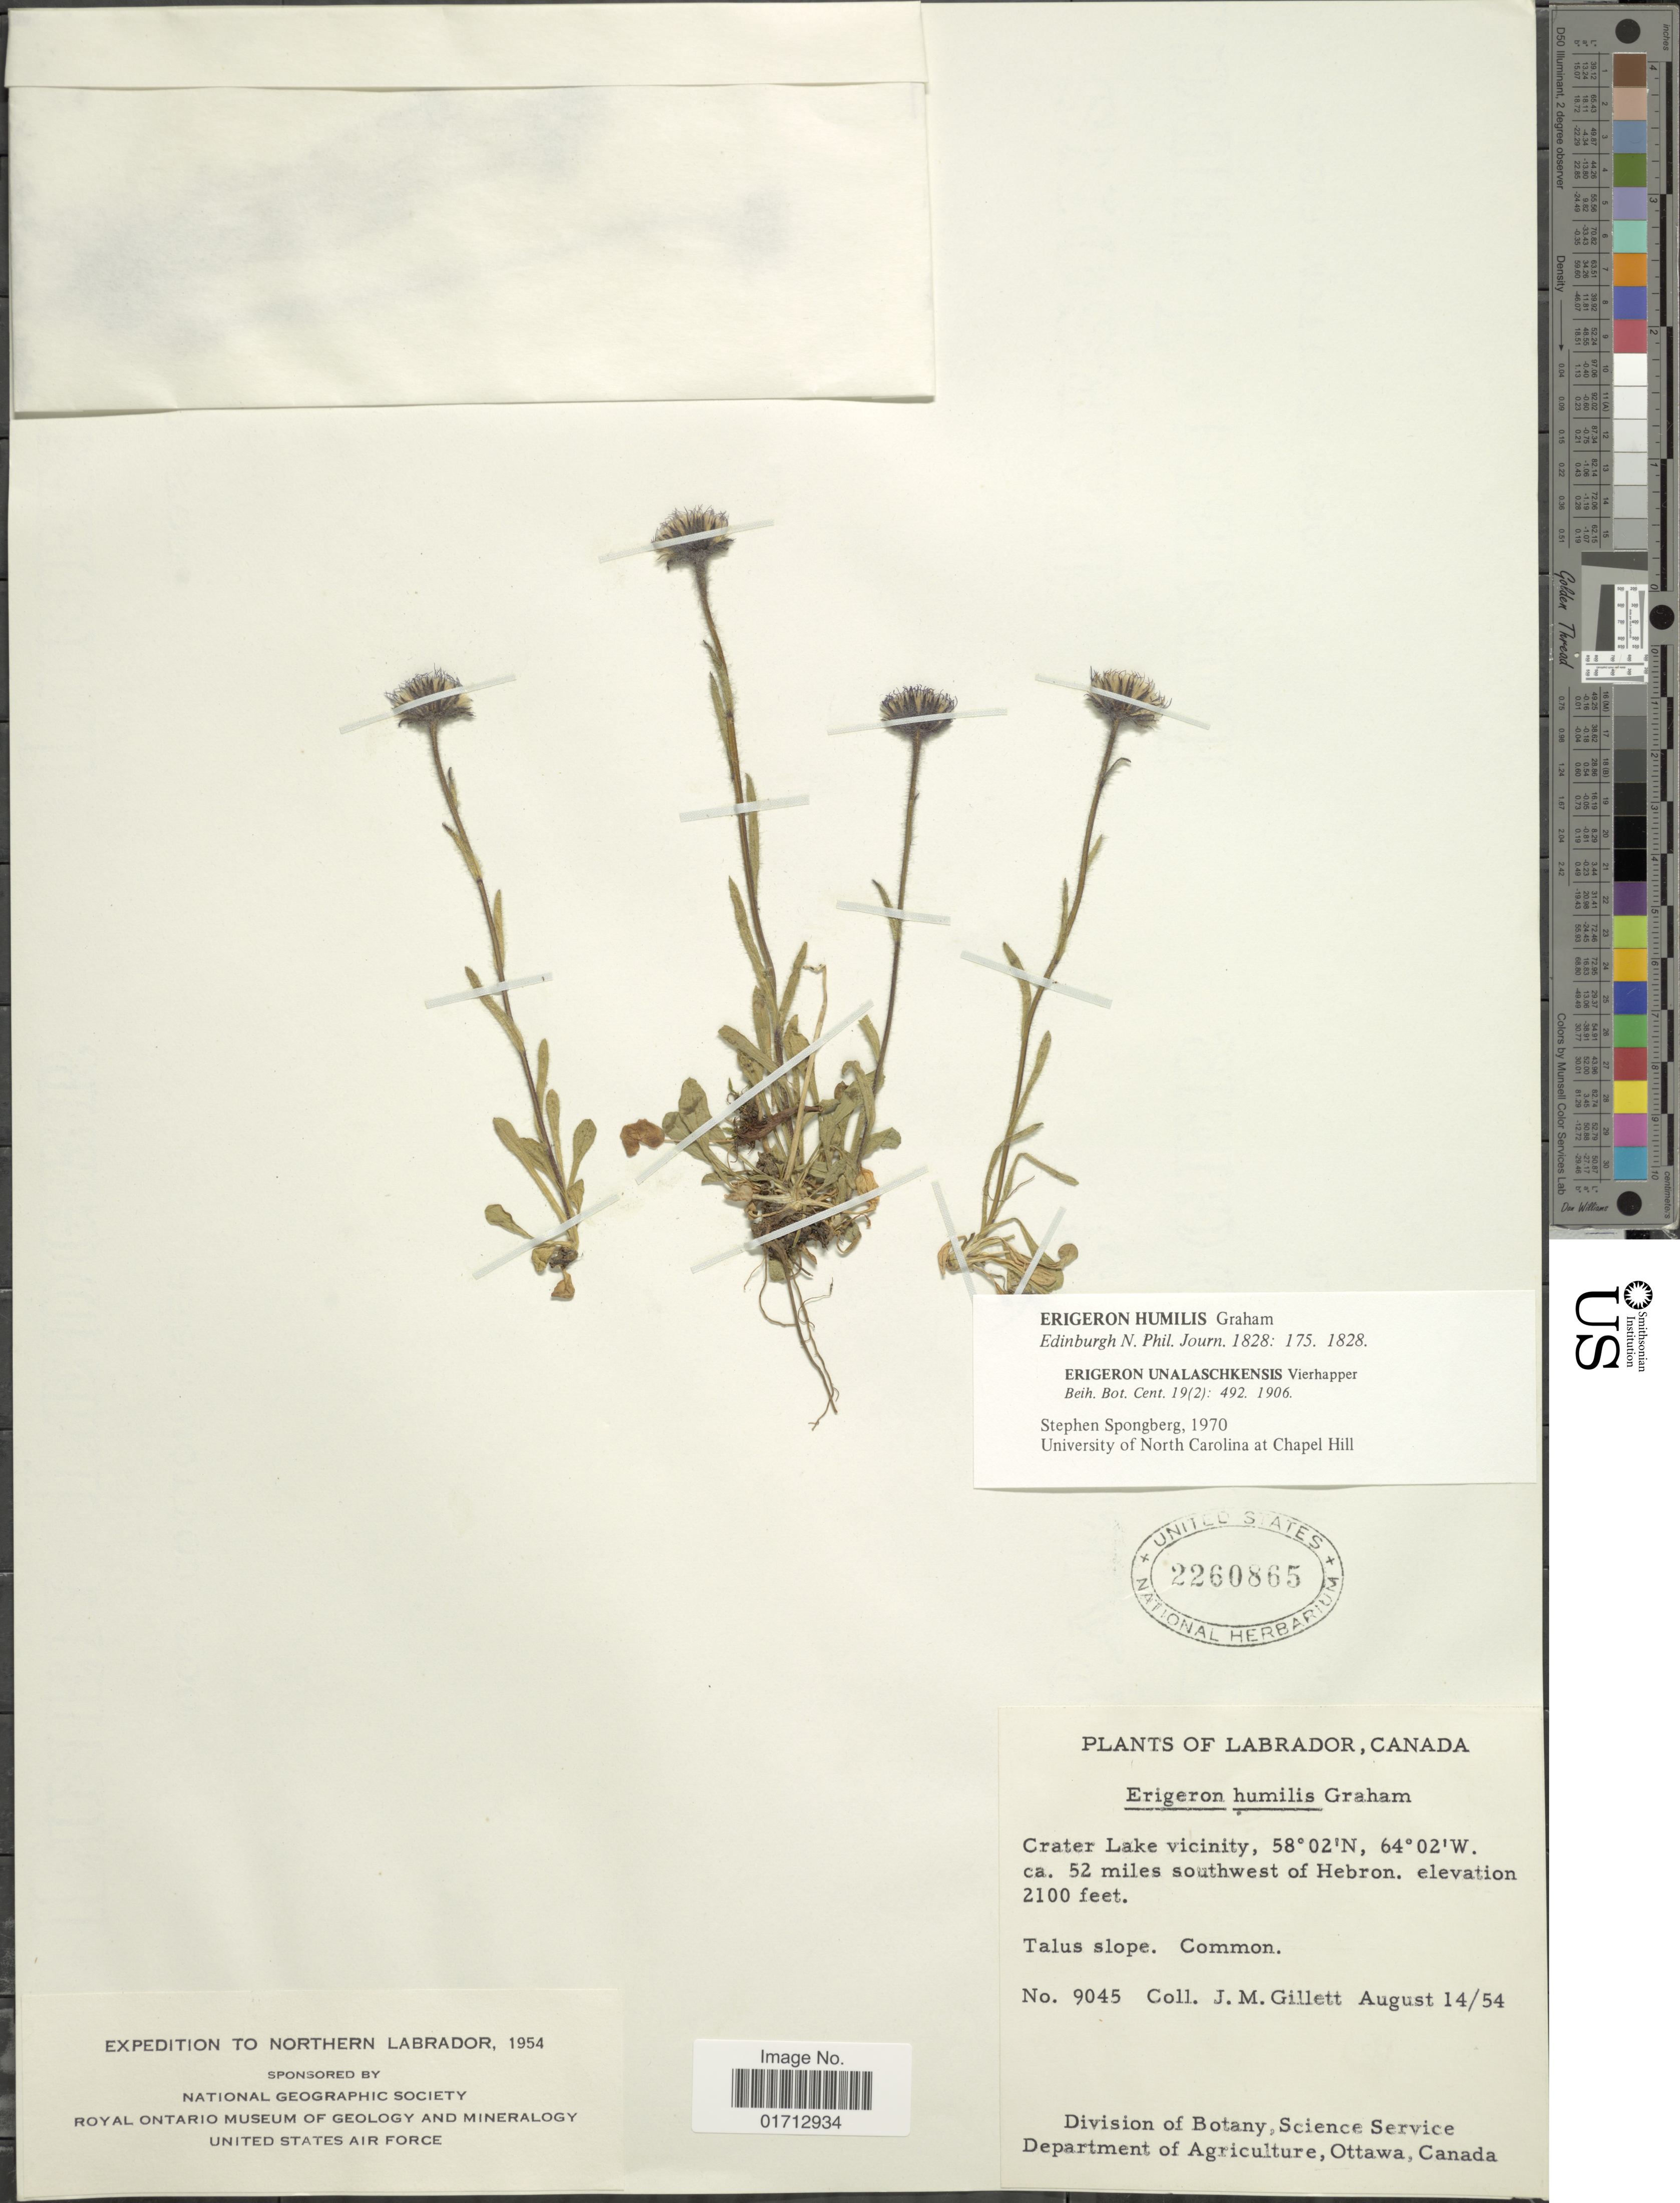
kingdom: Plantae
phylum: Tracheophyta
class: Magnoliopsida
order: Asterales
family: Asteraceae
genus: Erigeron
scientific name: Erigeron humilis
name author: Graham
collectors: J. M. Gillett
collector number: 9045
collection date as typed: Transcribed d/m/y: 14/8/54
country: Canada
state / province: Newfoundland and Labrador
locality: Crater Lake vicinity, ca. 52 miles southwest of Hebron.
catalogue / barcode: US 2206865